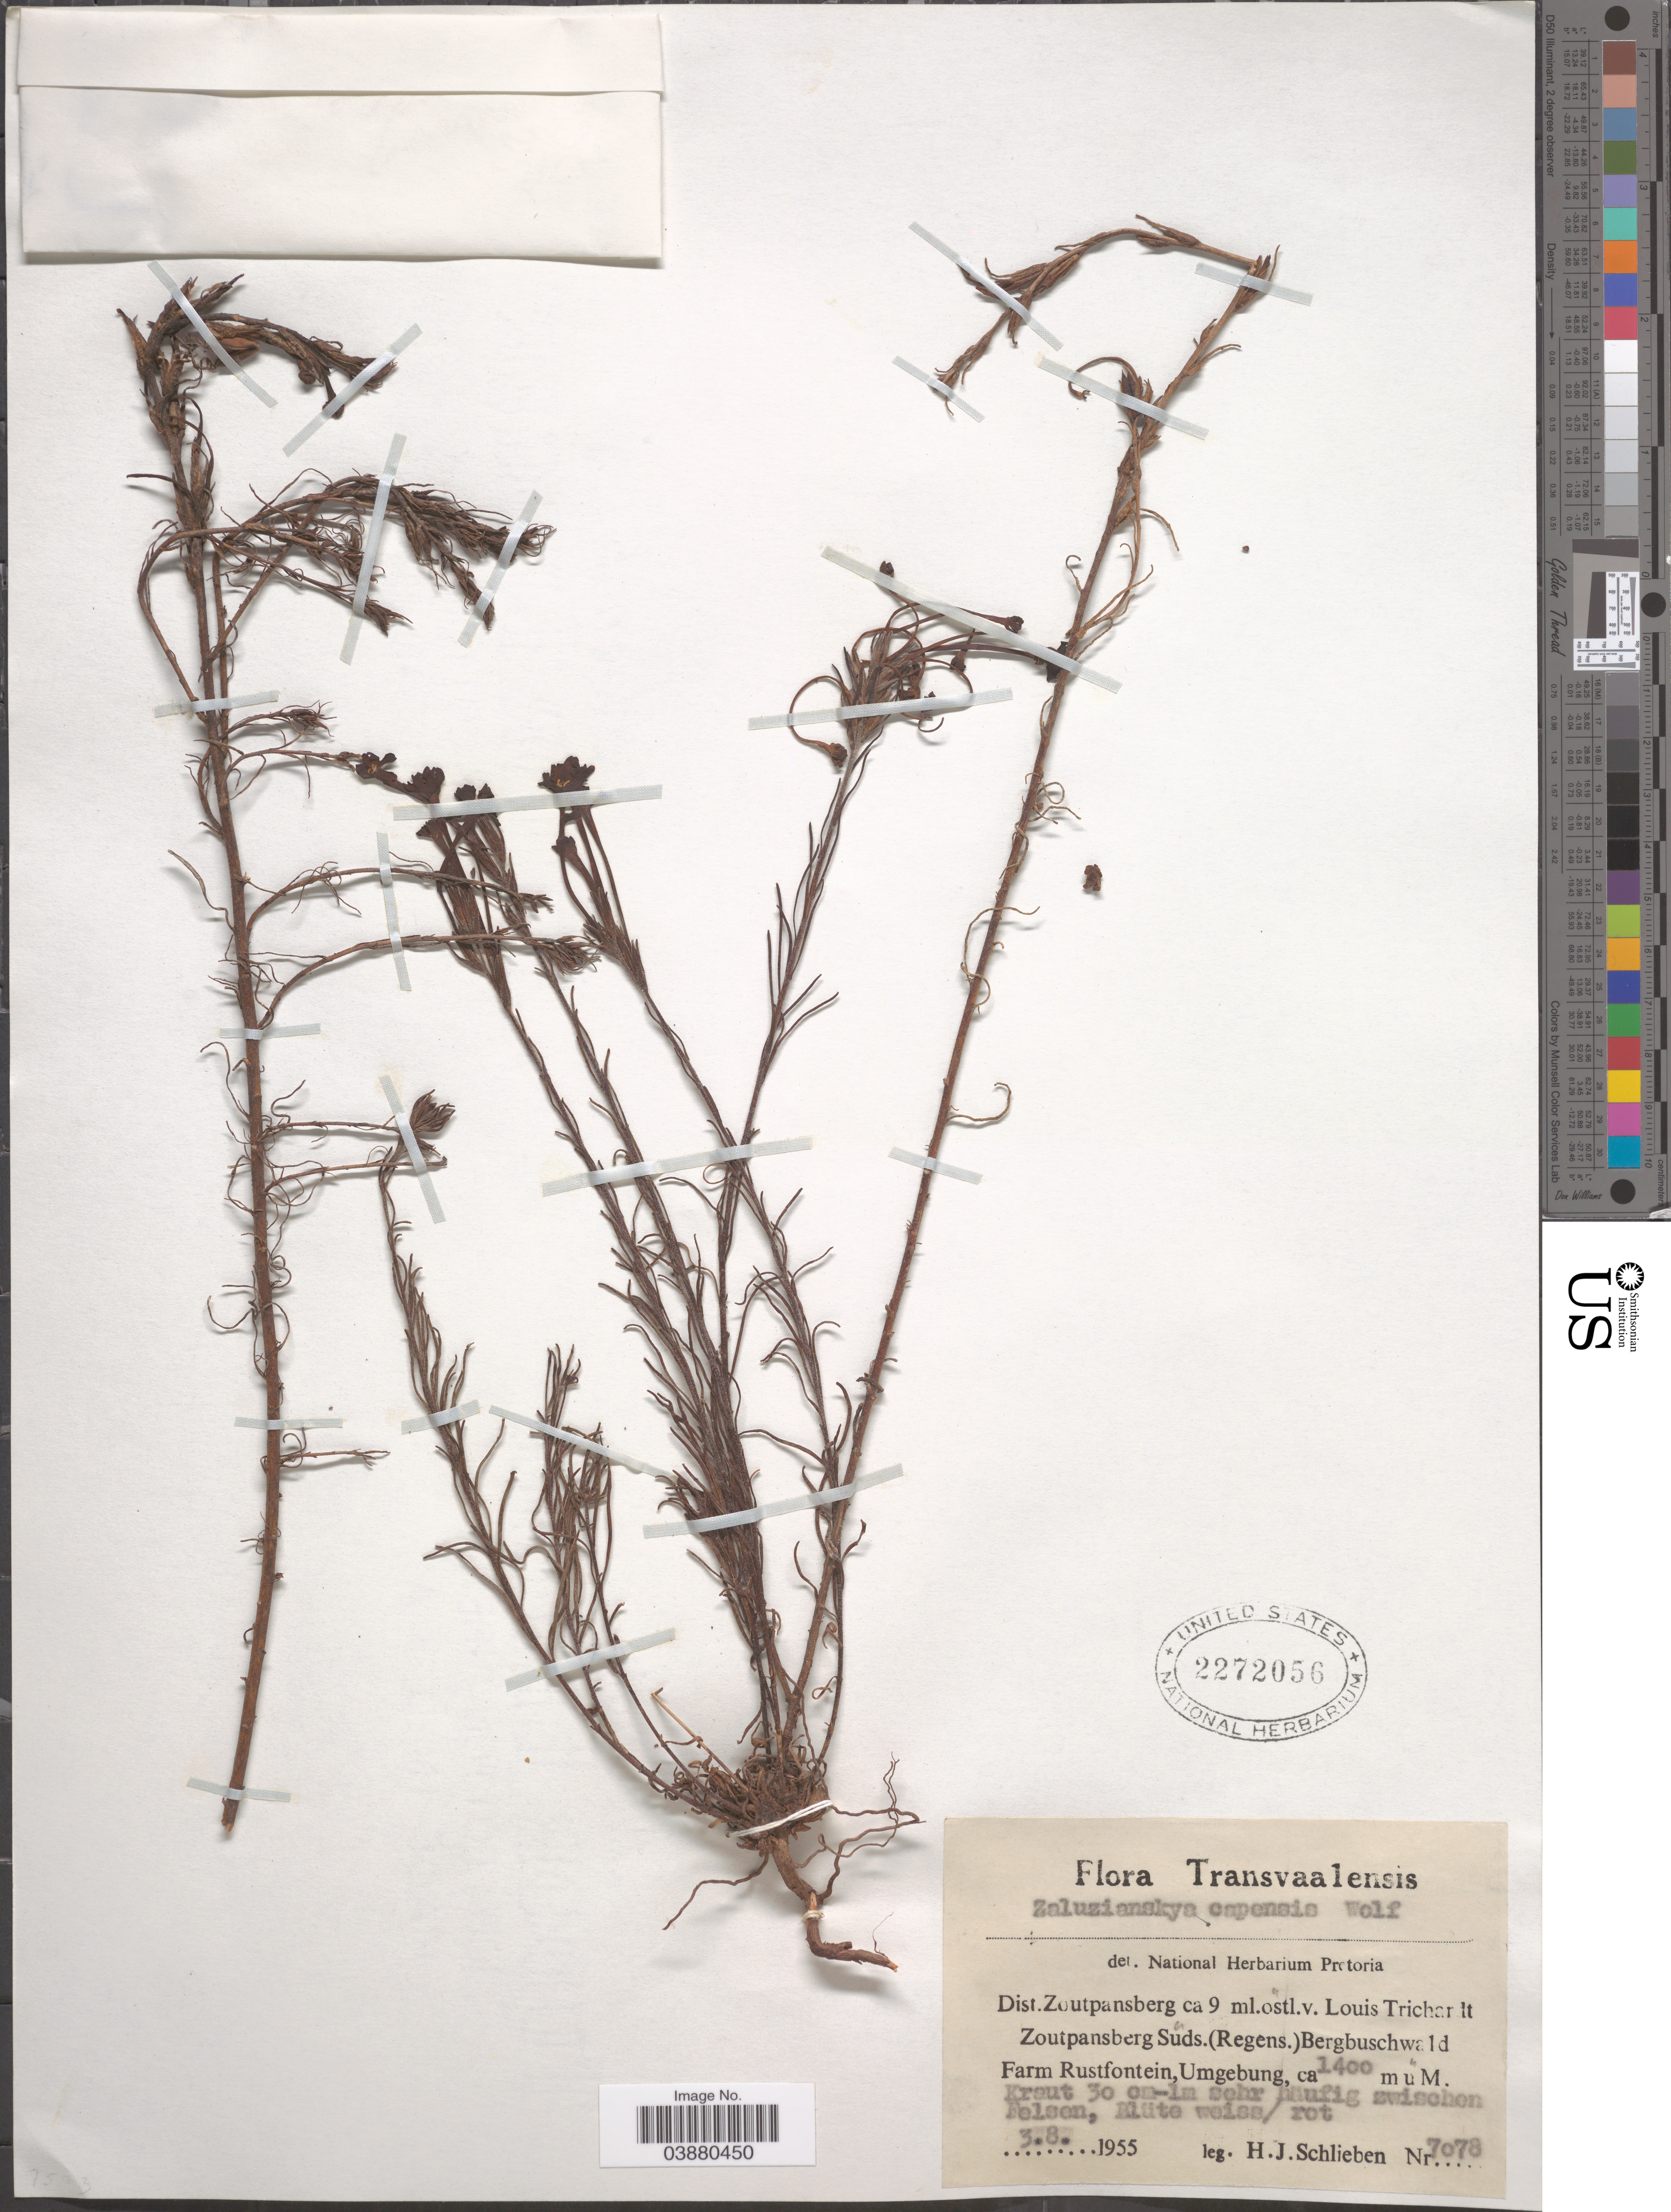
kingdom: Plantae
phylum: Tracheophyta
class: Magnoliopsida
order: Lamiales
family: Scrophulariaceae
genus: Zaluzianskya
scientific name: Zaluzianskya capensis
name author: (L.) Walp.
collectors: H. J. Schlieben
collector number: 7078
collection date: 1955-08-03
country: South Africa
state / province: Limpopo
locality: Transvaalensis. Dist.Zoutpansberg ca 9 ml.ostl.v. Louis Trichardt Zoutpansberg Süds.(Regens.)Bergbuschwald Farm Rustfontein, Umgebung.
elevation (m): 1400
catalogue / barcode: US 2272056